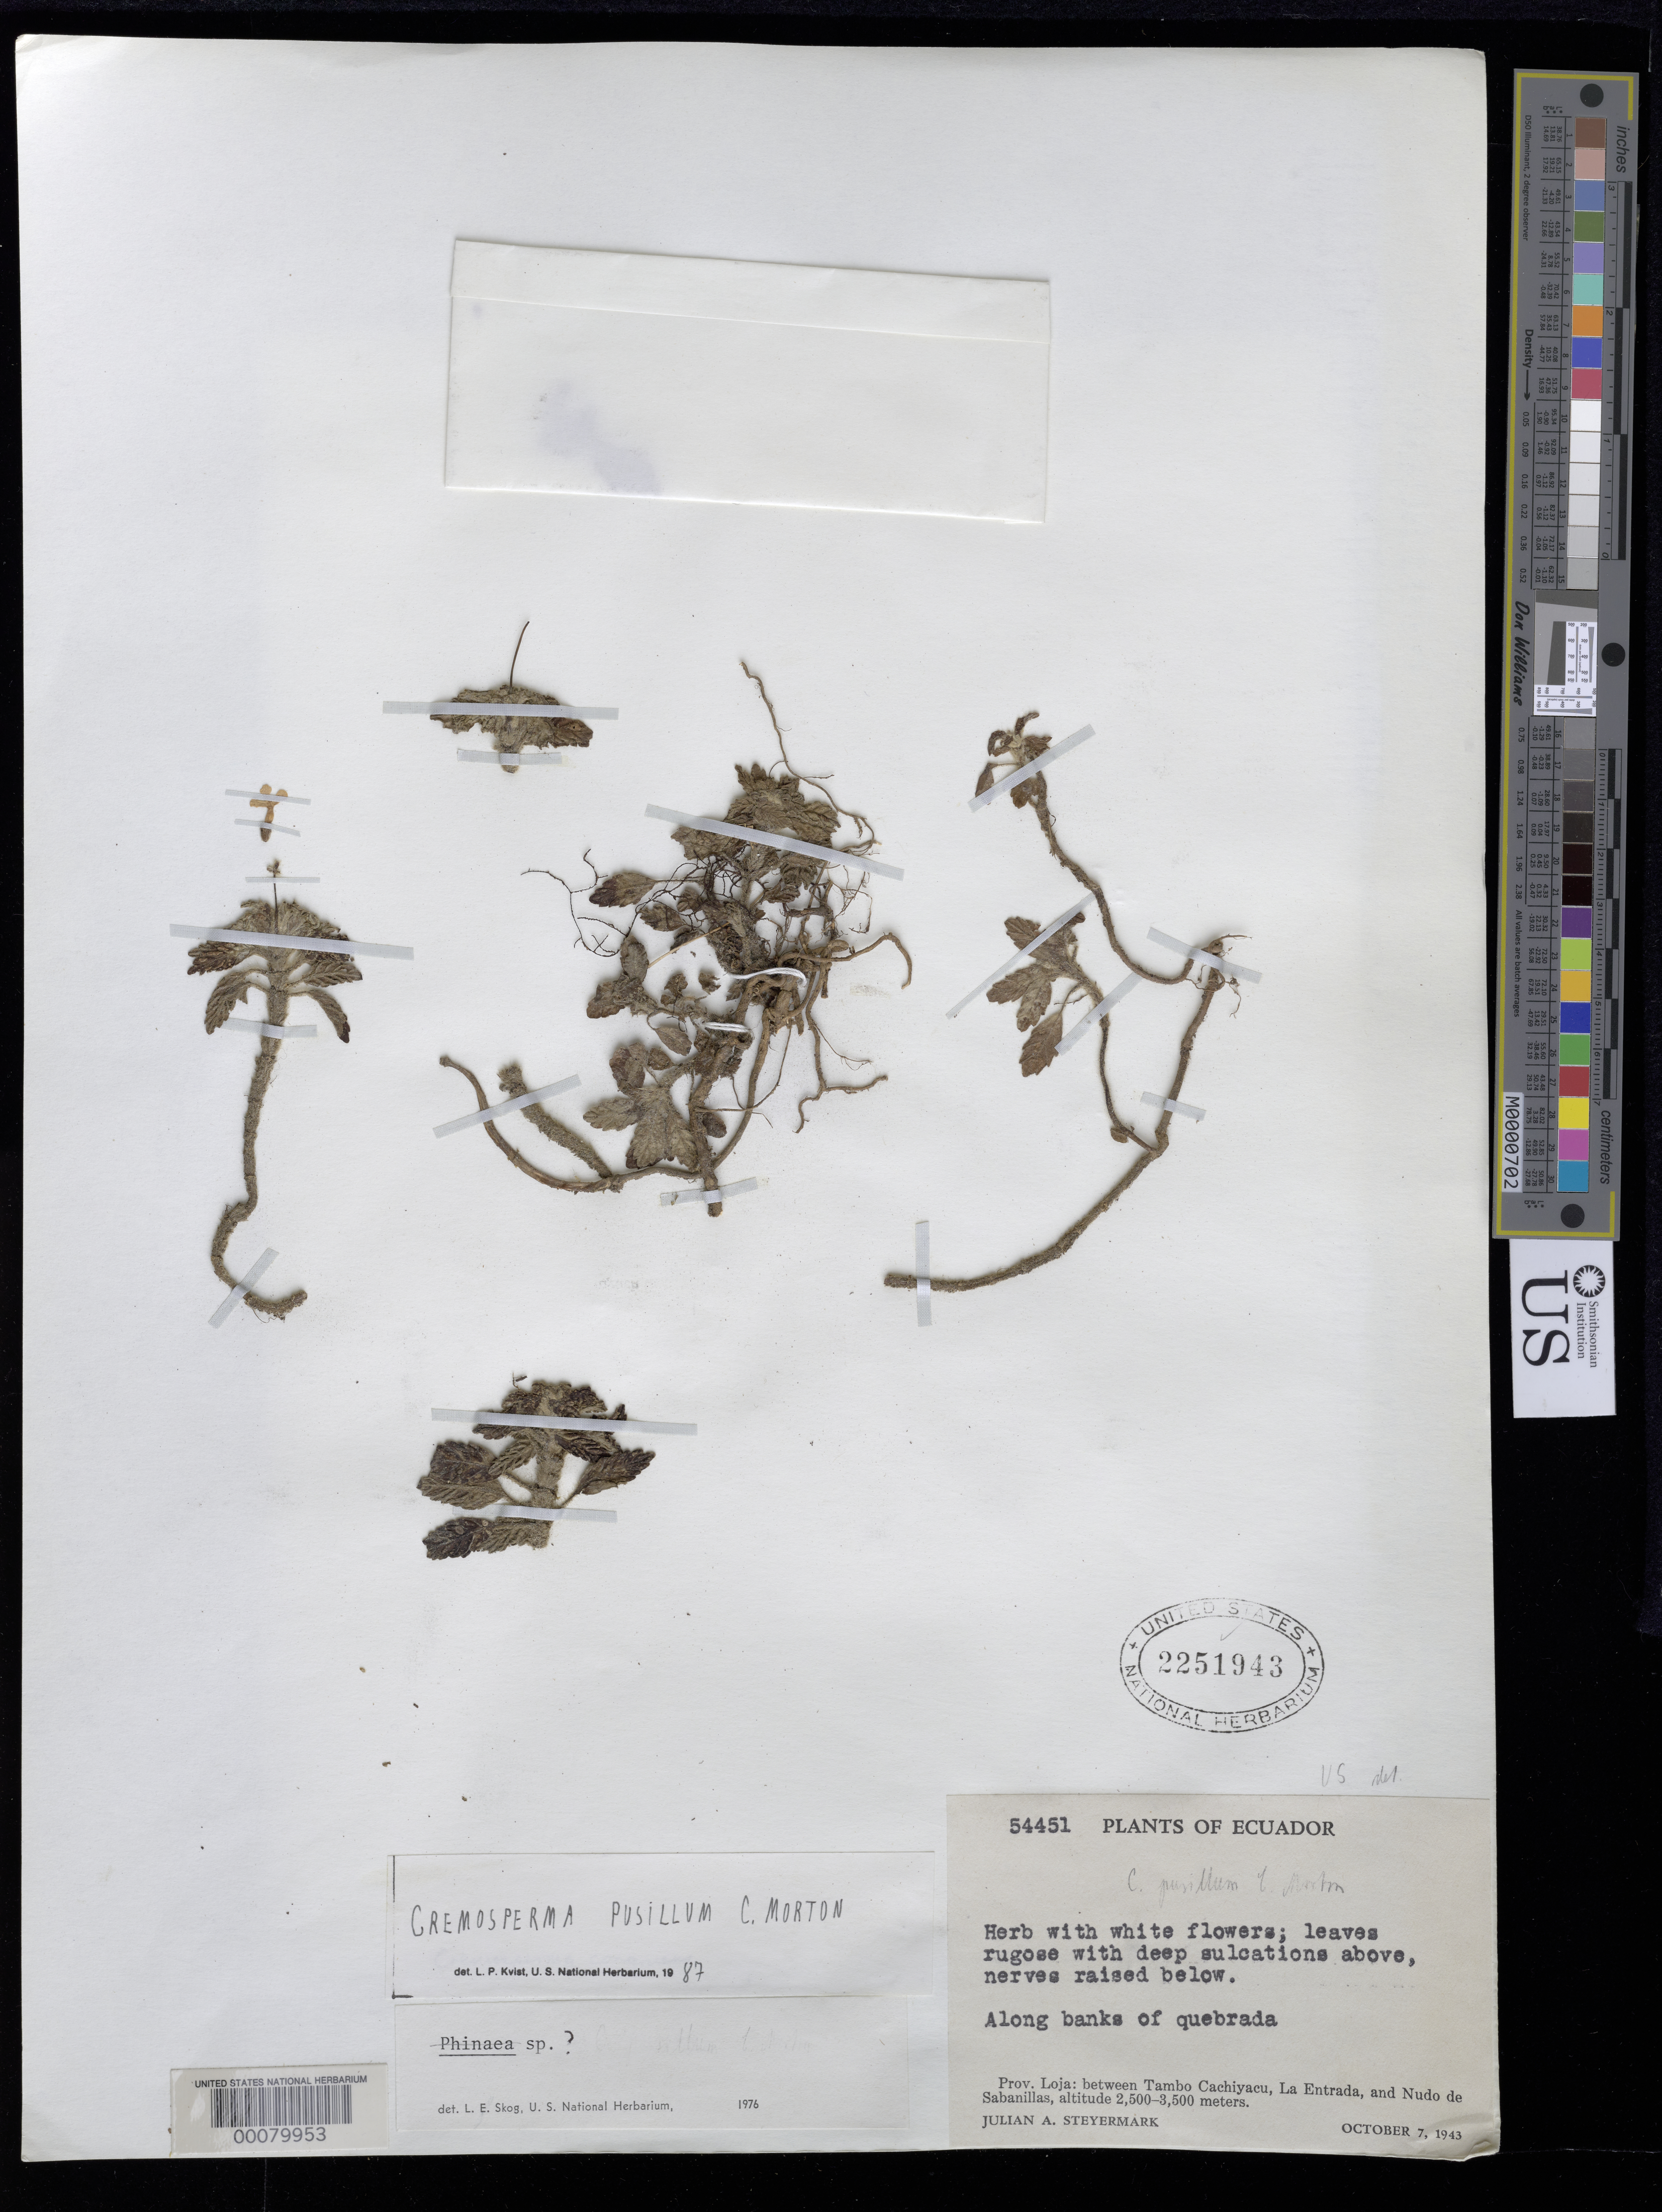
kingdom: Plantae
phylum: Tracheophyta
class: Magnoliopsida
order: Lamiales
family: Gesneriaceae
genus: Cremosperma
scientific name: Cremosperma pusillum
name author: C.V. Morton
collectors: J. Steyermark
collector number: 54451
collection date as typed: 07 Oct 1943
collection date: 1943-10-07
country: Ecuador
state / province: Loja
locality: Between Tambo Cachiyacu, La Entrada and Nudo de Sabanillas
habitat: Along banks of quebrada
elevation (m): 2500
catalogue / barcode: US 2251943